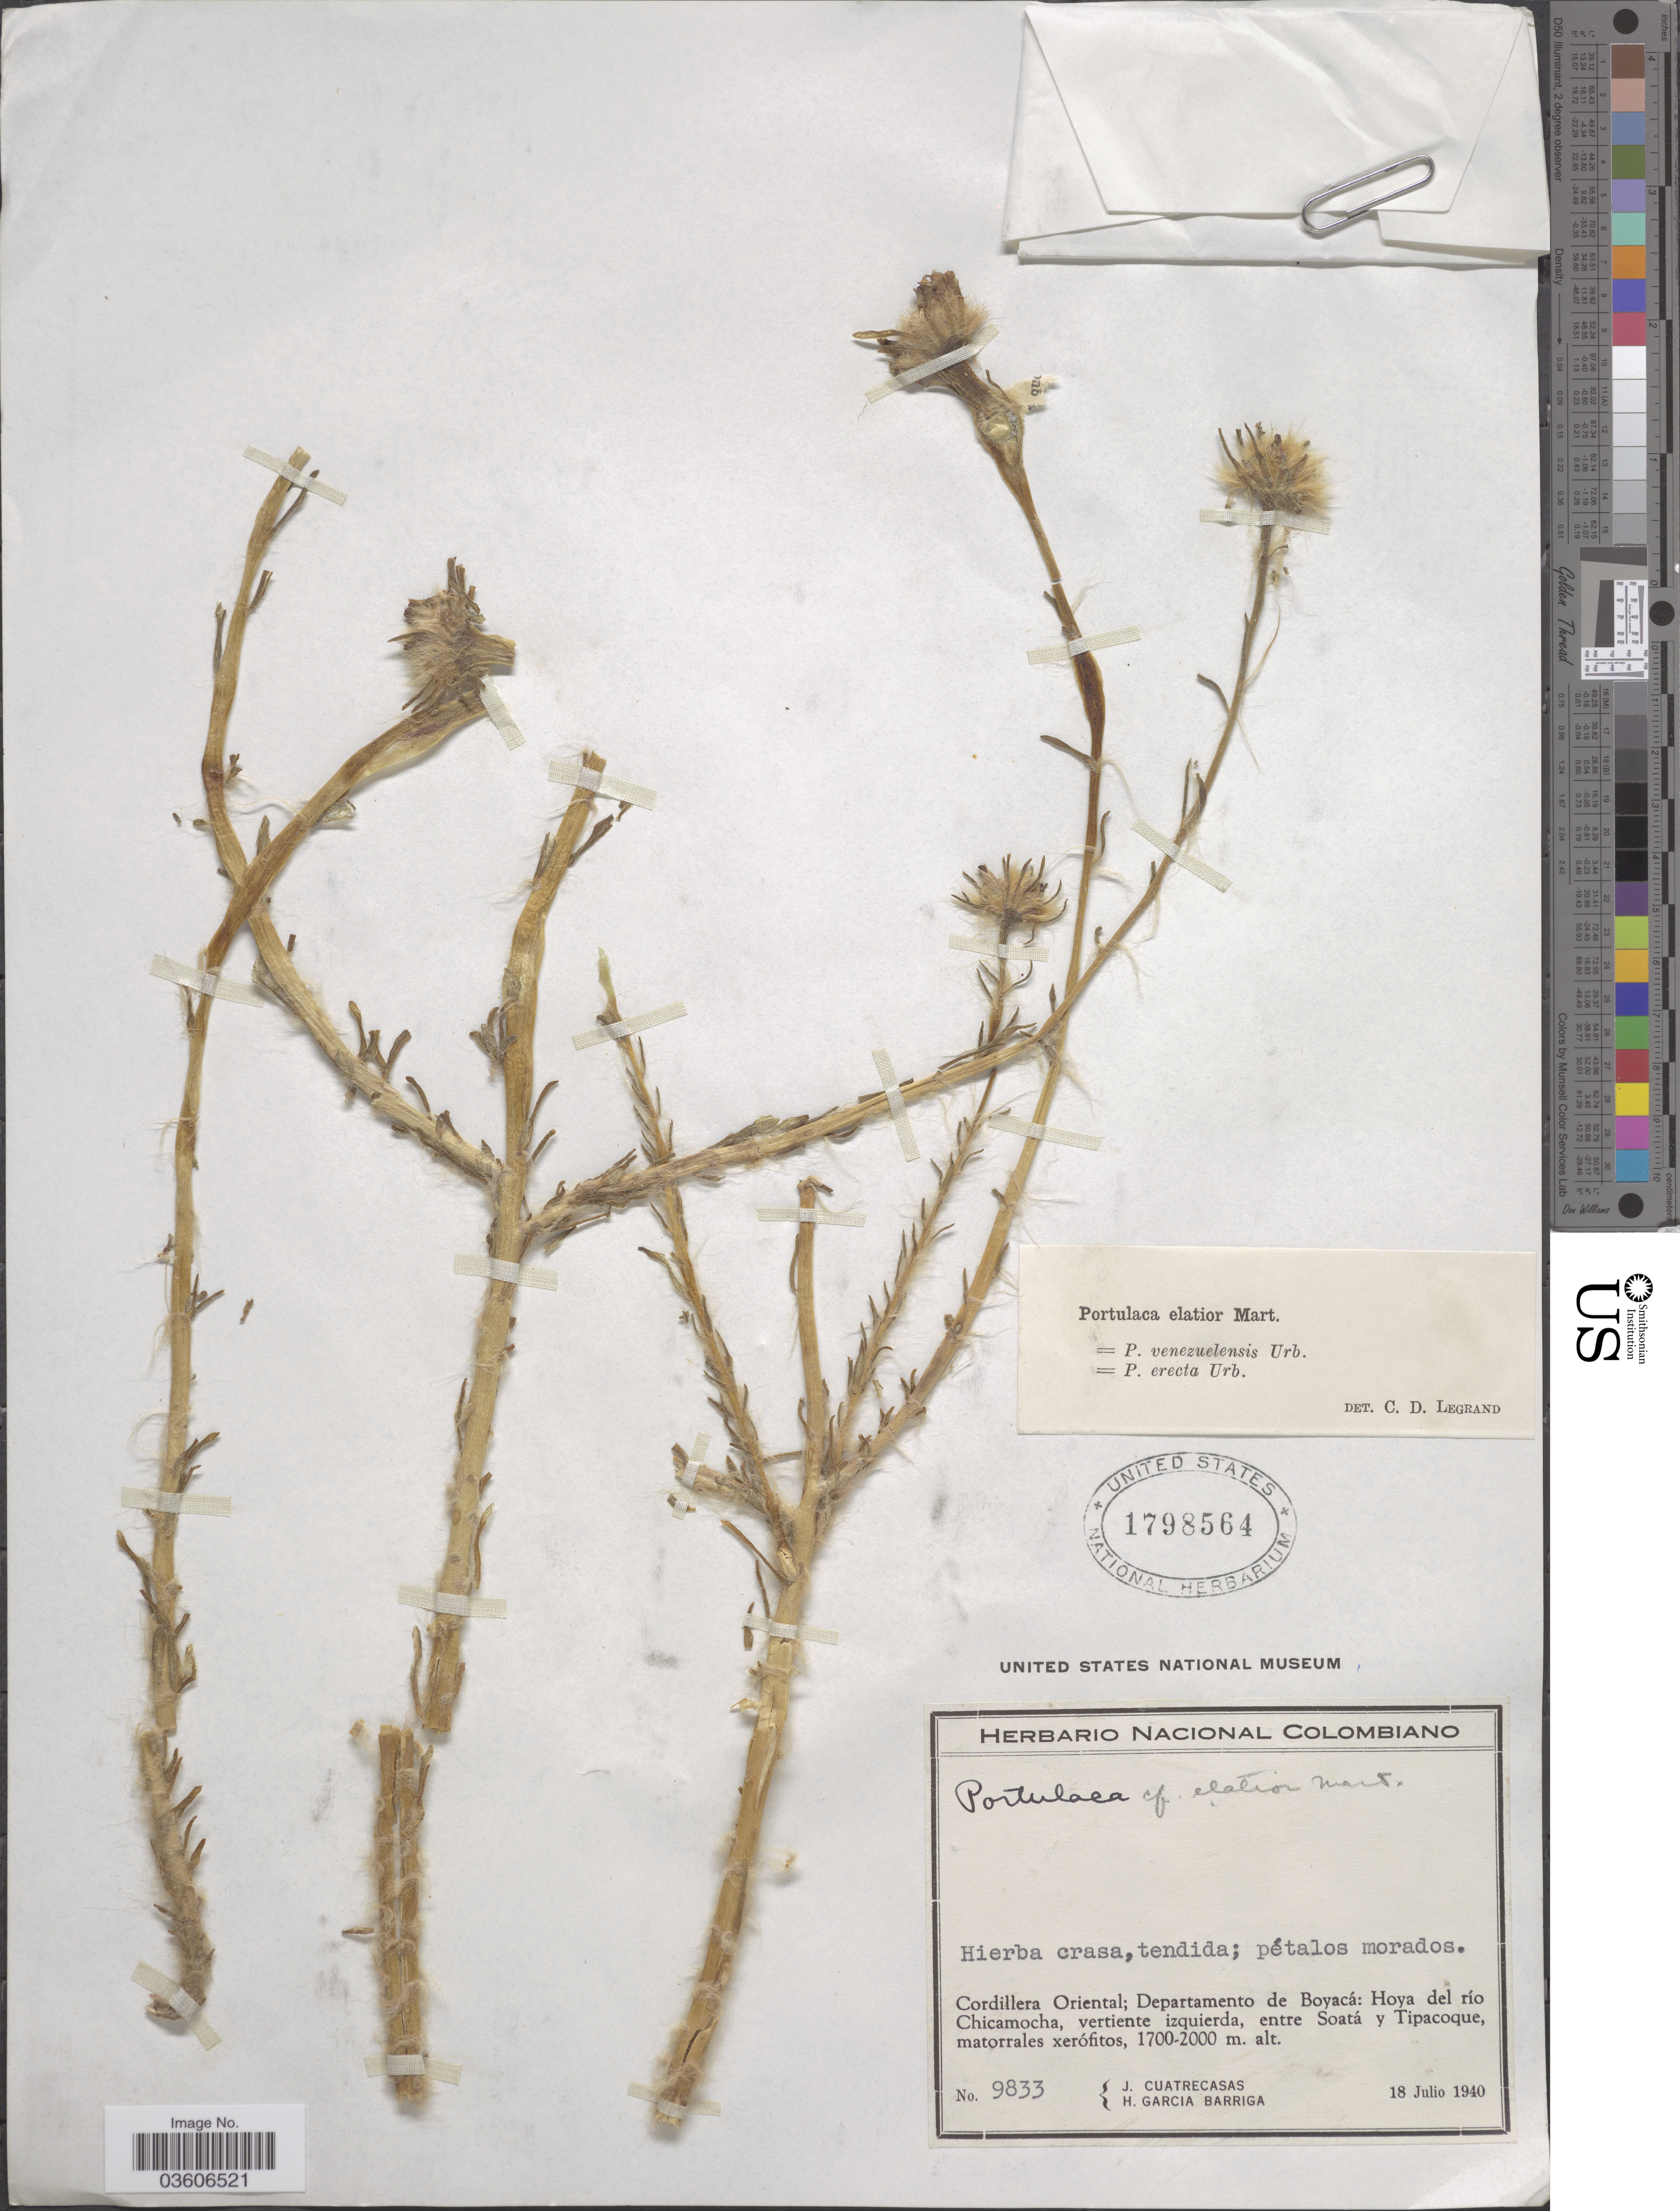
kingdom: Plantae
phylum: Tracheophyta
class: Magnoliopsida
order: Caryophyllales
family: Portulacaceae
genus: Portulaca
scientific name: Portulaca elatior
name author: Mart. ex Rohrb.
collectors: J. Cuatrecasas & H. García Barriga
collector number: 9833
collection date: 1940-07-18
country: Colombia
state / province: Boyacá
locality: Cordillera Oriental; Departamento de Boyacá: Hoya del río Chicamocha, vertiente izquierda, entre Soatá y Tipacoque.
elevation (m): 1700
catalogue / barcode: US 1798564